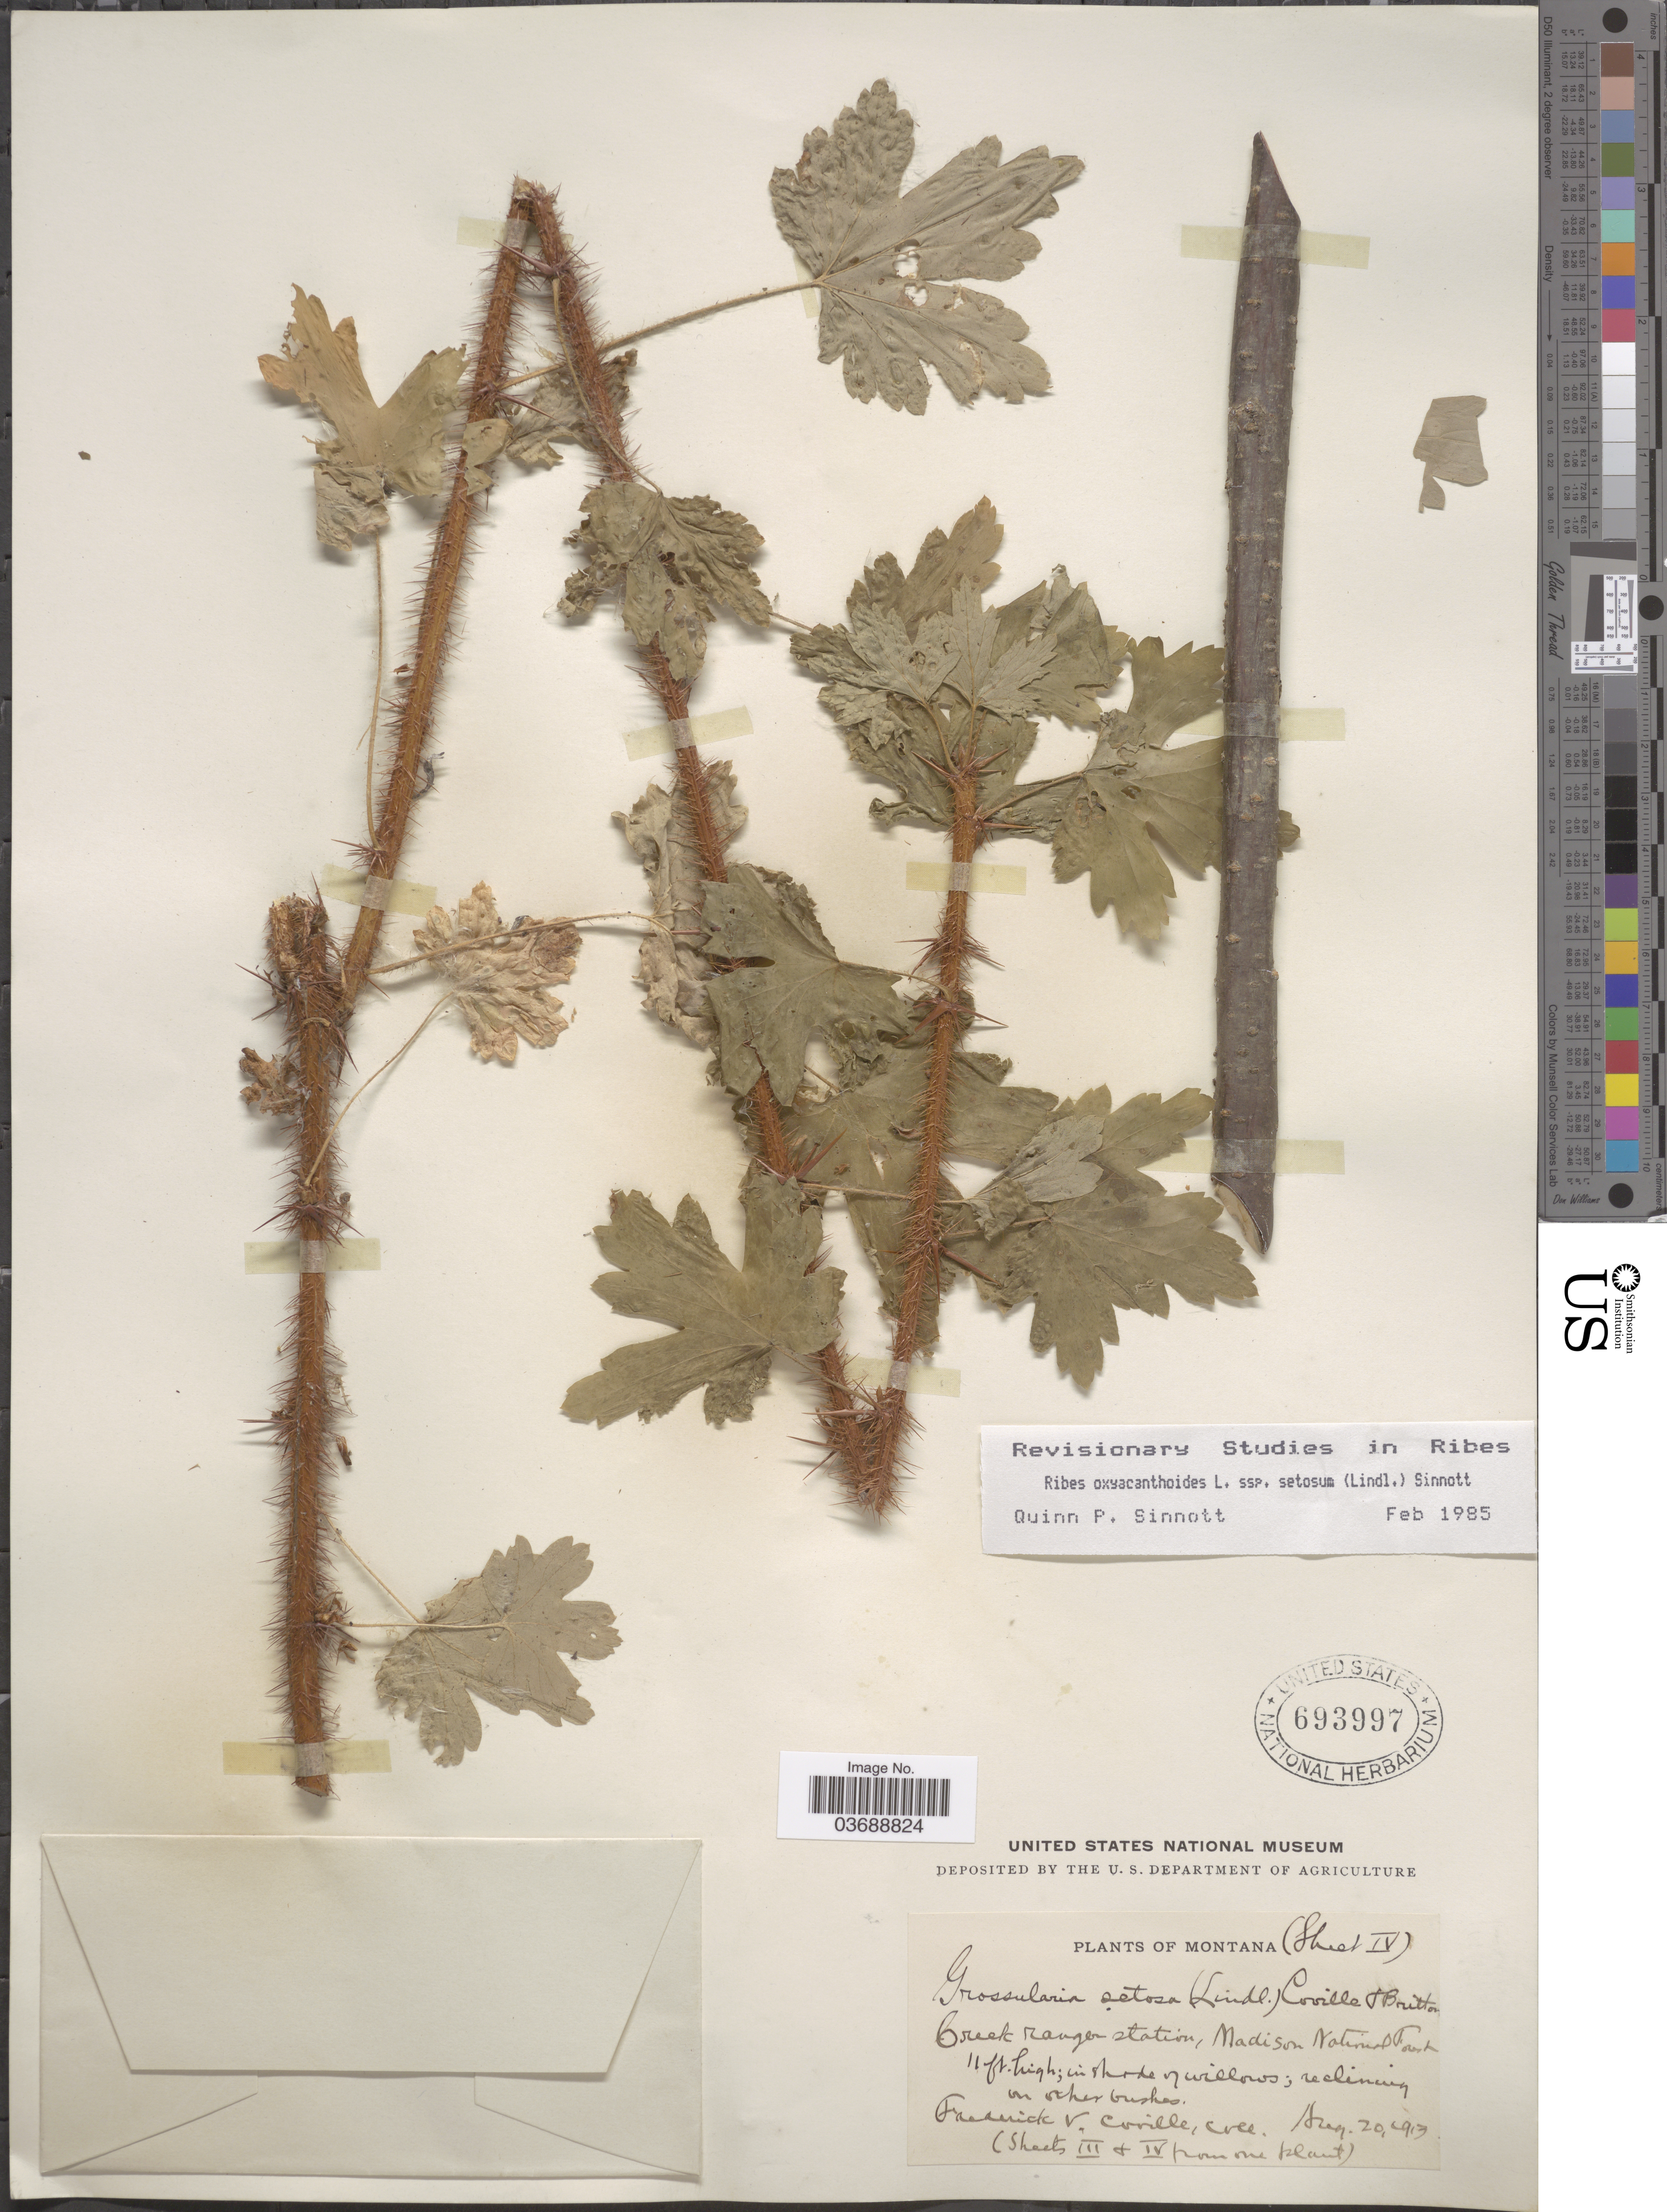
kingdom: Plantae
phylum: Tracheophyta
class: Magnoliopsida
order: Saxifragales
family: Grossulariaceae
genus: Ribes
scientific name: Ribes oxyacanthoides subsp. setosum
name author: (Lindl.) Q.P. Sinnott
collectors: F. V. Coville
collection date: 1913-08-20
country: United States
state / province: Montana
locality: Creek ranger station, Madison National Forest.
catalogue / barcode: US 693997